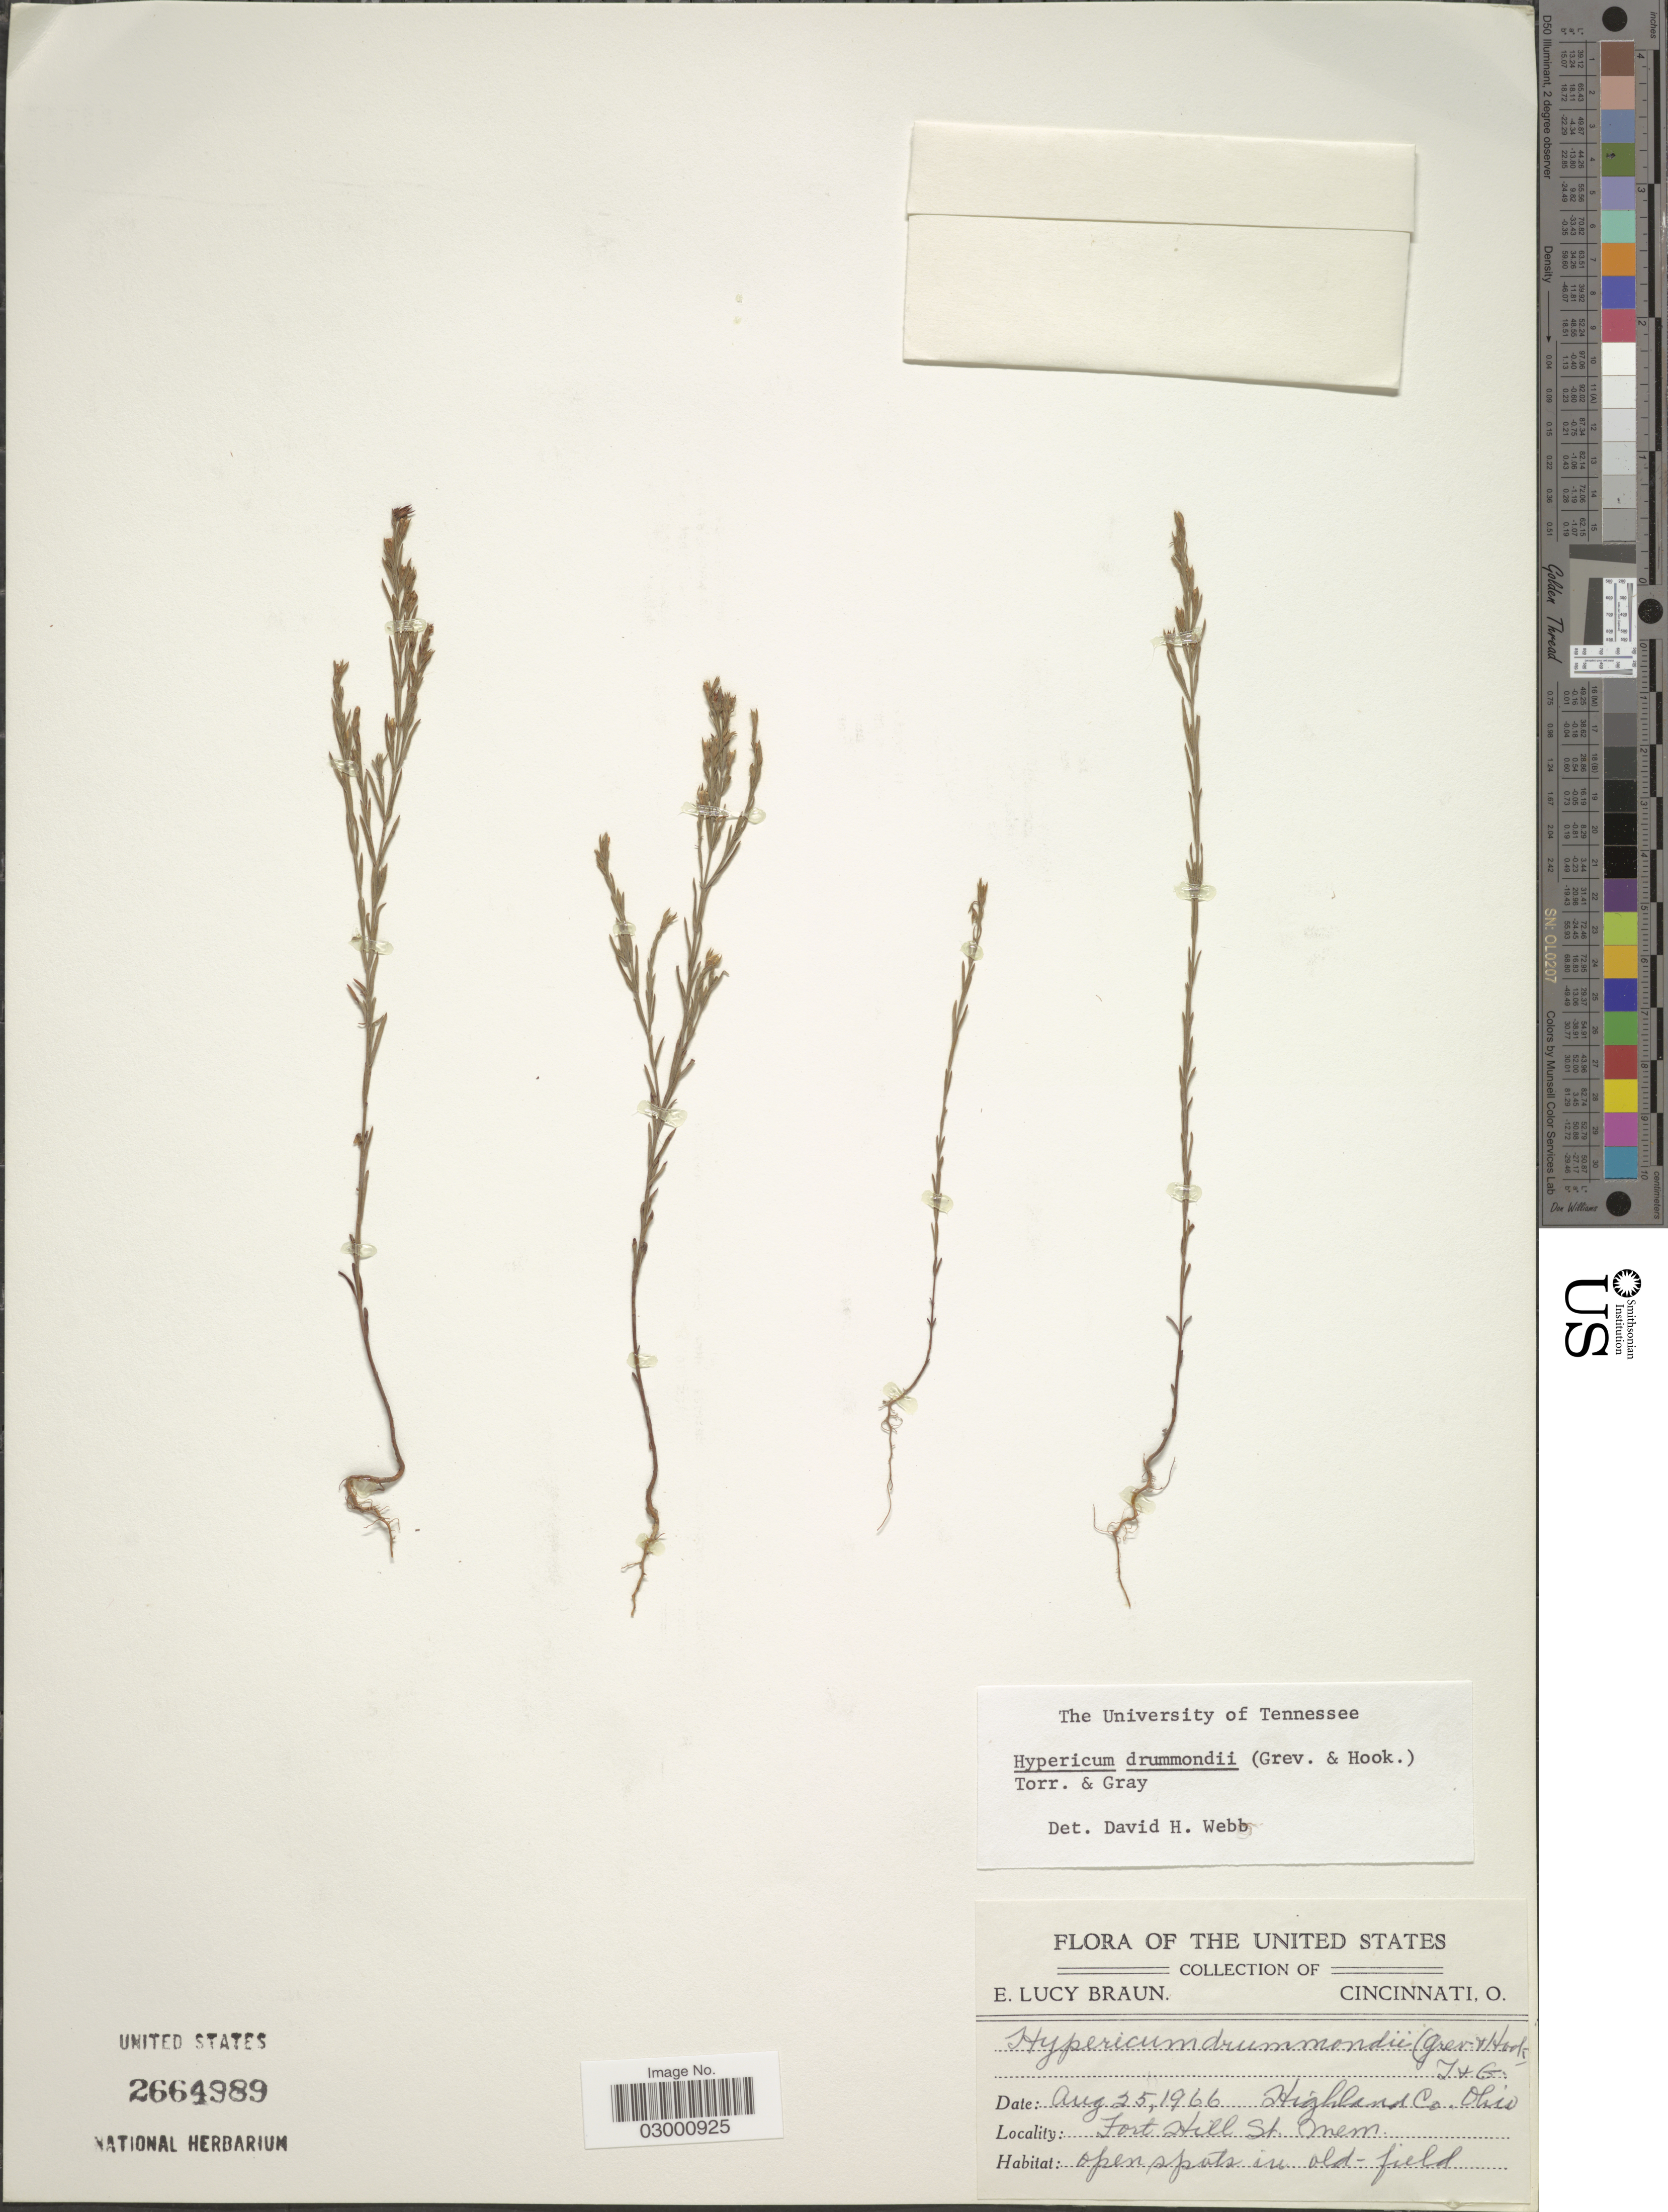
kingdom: Plantae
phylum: Tracheophyta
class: Magnoliopsida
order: Malpighiales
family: Hypericaceae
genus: Hypericum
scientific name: Hypericum drummondii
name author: (Grev. & Hook.) Torr. & A. Gray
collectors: E. L. Braun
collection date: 1966-08-25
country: United States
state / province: Ohio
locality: Highland Co. Fort Hill St. Mem.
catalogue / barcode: US 2664989